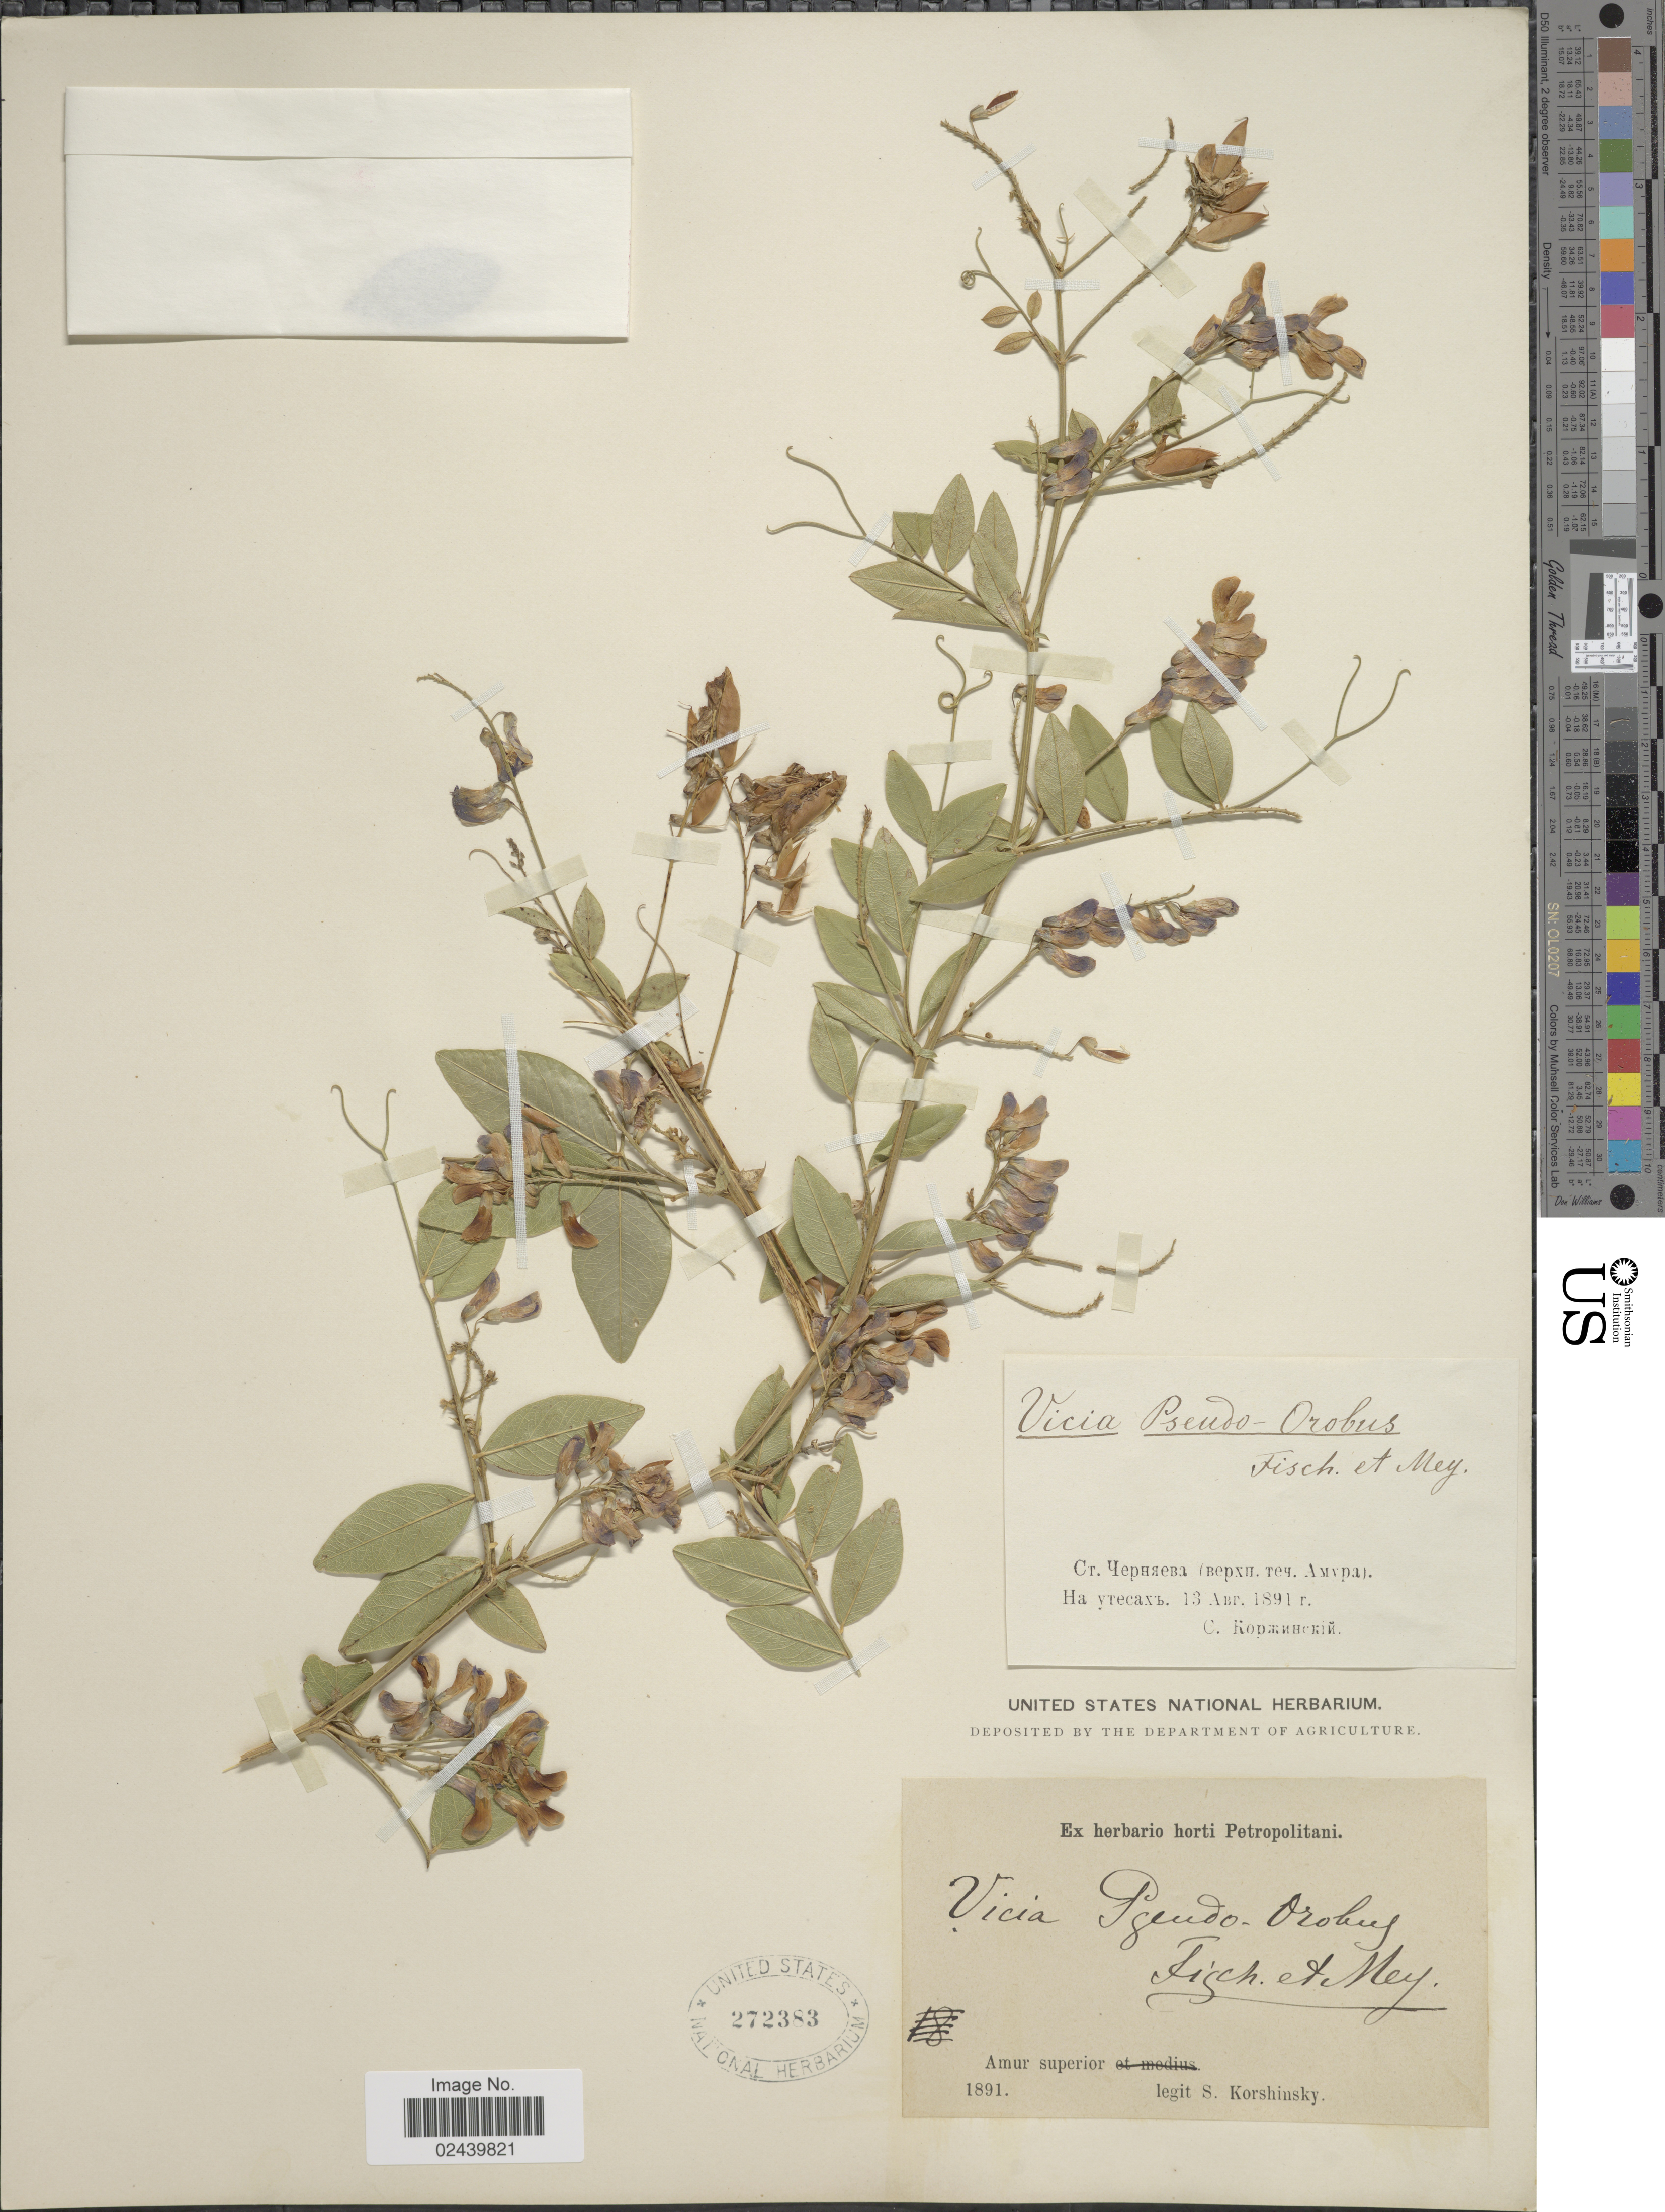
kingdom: Plantae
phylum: Tracheophyta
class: Magnoliopsida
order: Fabales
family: Fabaceae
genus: Vicia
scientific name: Vicia pseudo-orobus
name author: Fisch. & C.A. Mey.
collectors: S. I. Korshinsky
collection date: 1891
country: Russian Federation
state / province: Amur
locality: Amur superior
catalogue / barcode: US 272383